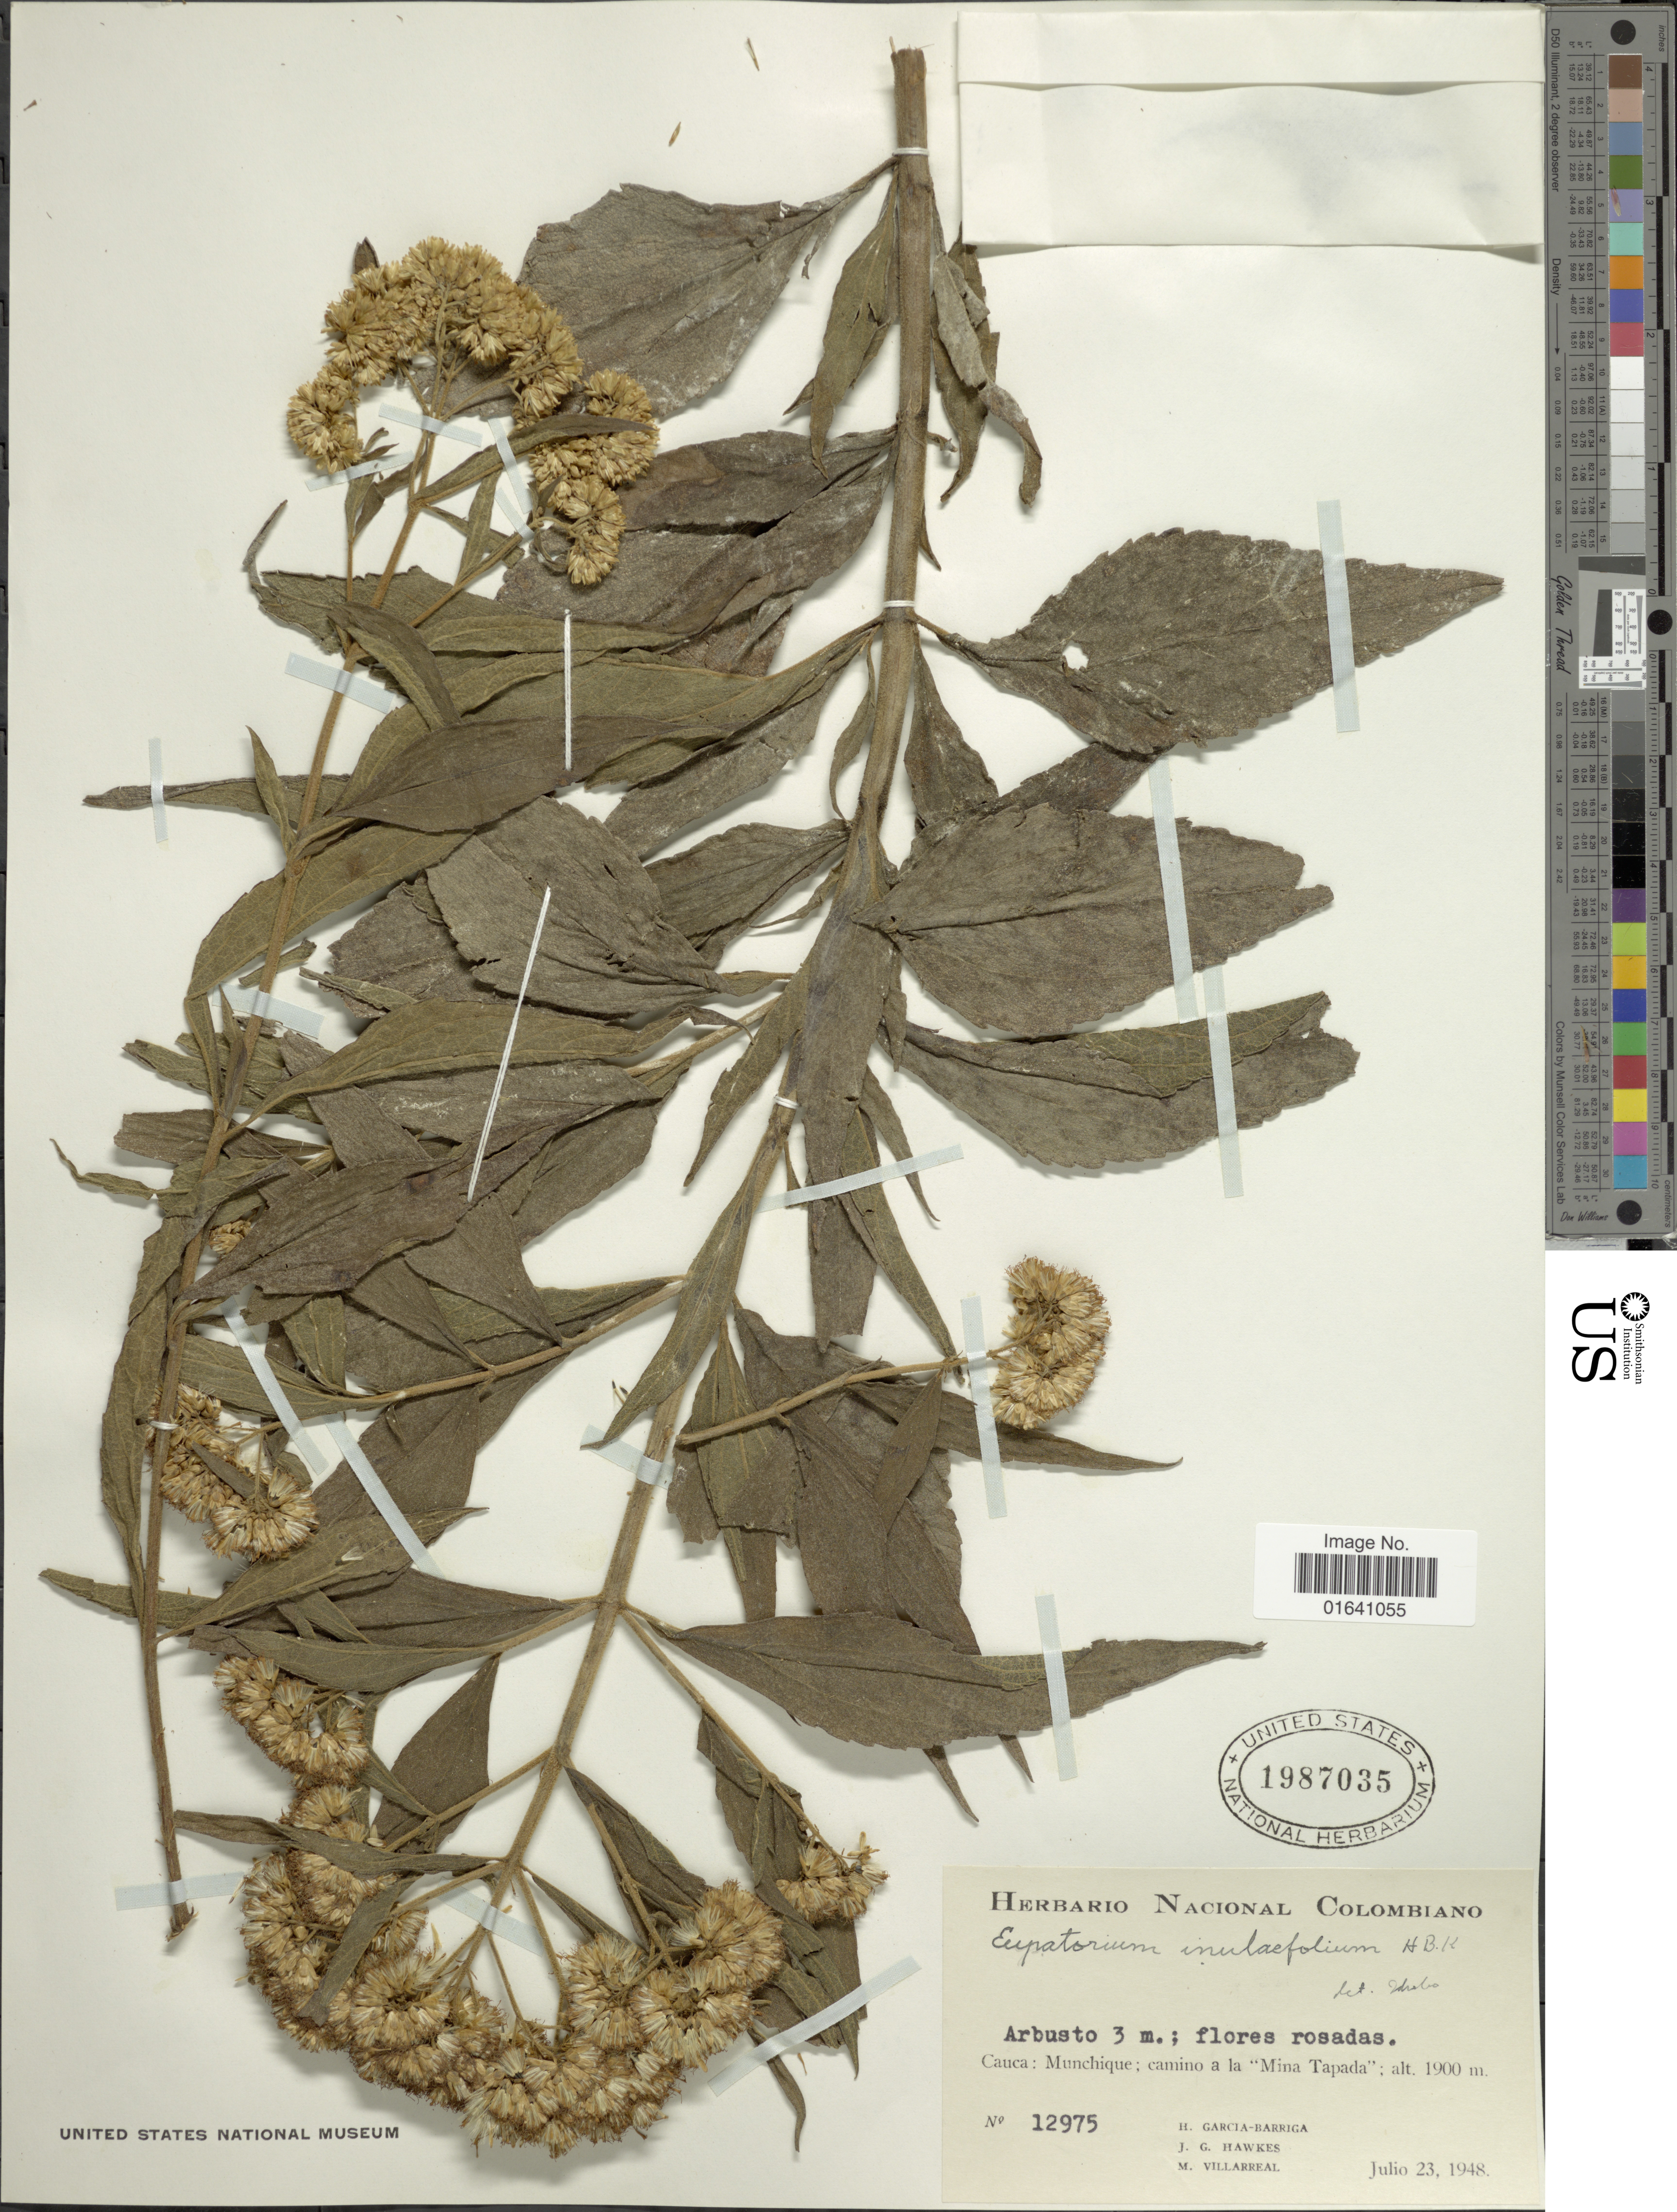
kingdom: Plantae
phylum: Tracheophyta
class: Magnoliopsida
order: Asterales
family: Asteraceae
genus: Austroeupatorium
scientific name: Austroeupatorium inulaefolium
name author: (Kunth) R.M. King & H. Rob.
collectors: H. García Barriga, J. Hawkes & M. Villarreal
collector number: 12975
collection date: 1948-07-23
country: Colombia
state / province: Cauca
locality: Munchique; camino a la 'Mina Tapada'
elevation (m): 1900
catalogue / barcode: US 1987035